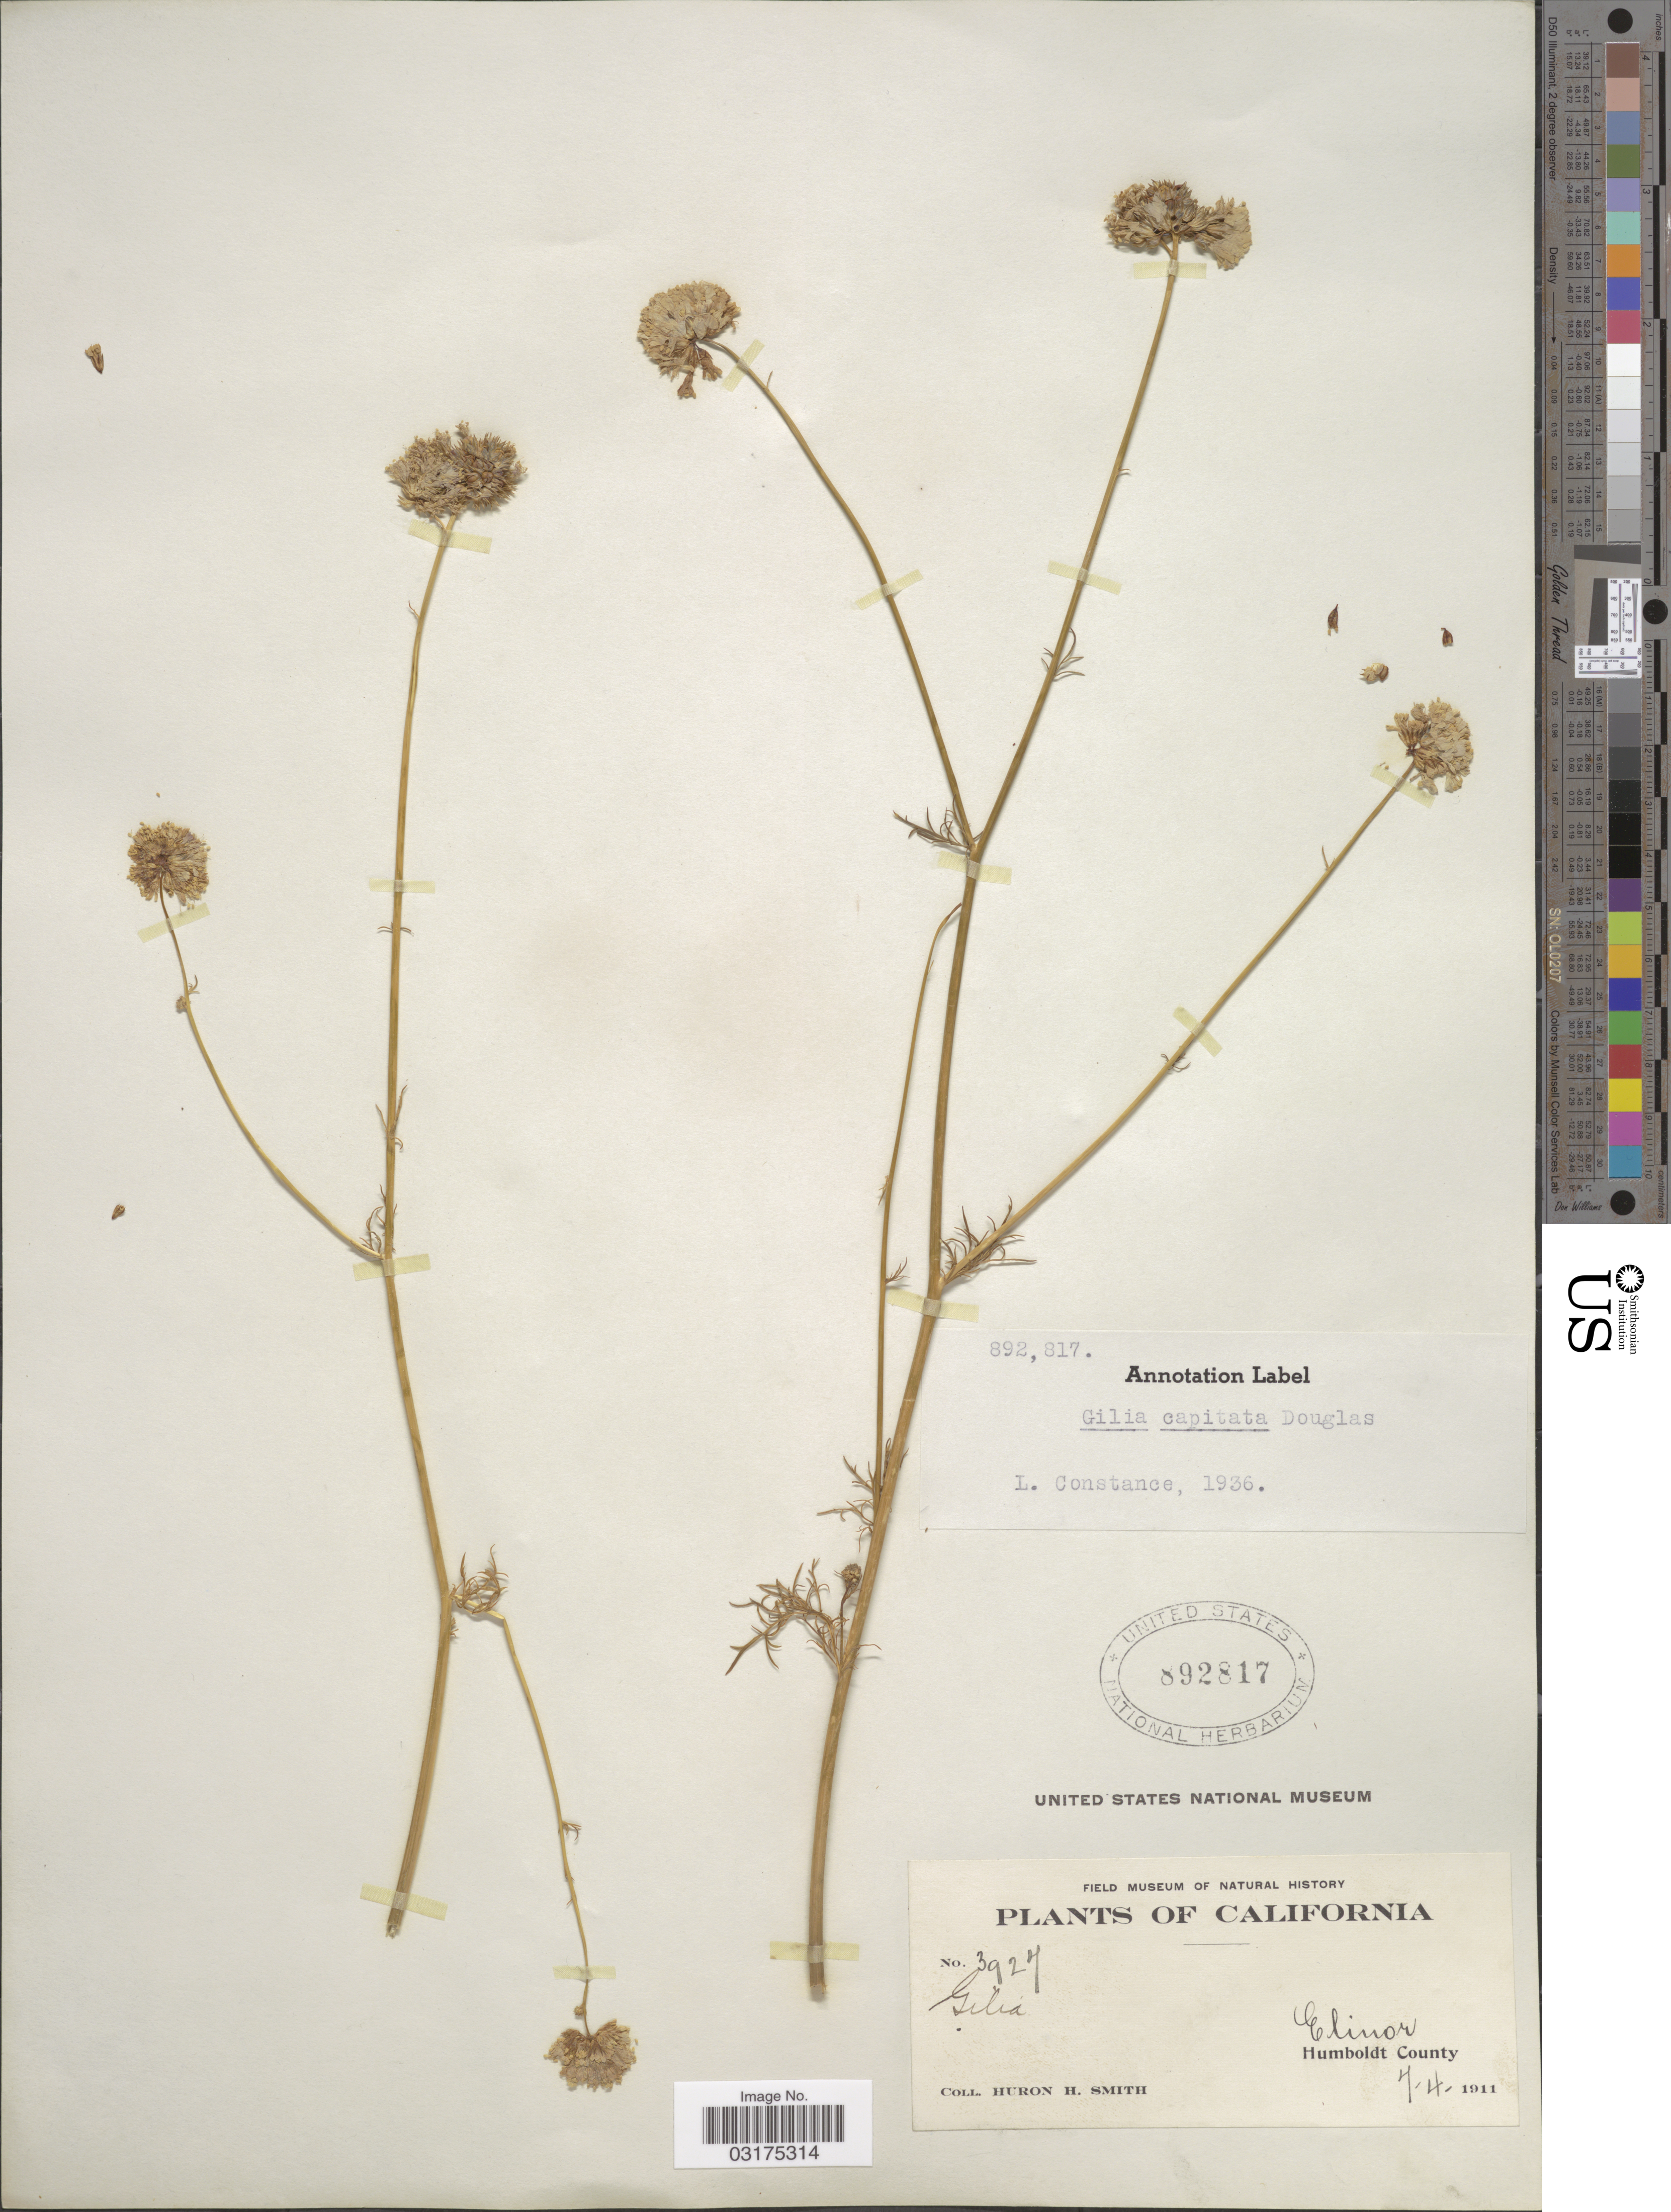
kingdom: Plantae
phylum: Tracheophyta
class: Magnoliopsida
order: Ericales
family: Polemoniaceae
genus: Gilia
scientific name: Gilia capitata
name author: Sims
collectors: Huron H. Smith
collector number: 3927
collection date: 1911-07-04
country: United States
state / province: California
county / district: Humboldt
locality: Elinor, Humboldt County.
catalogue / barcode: US 892817